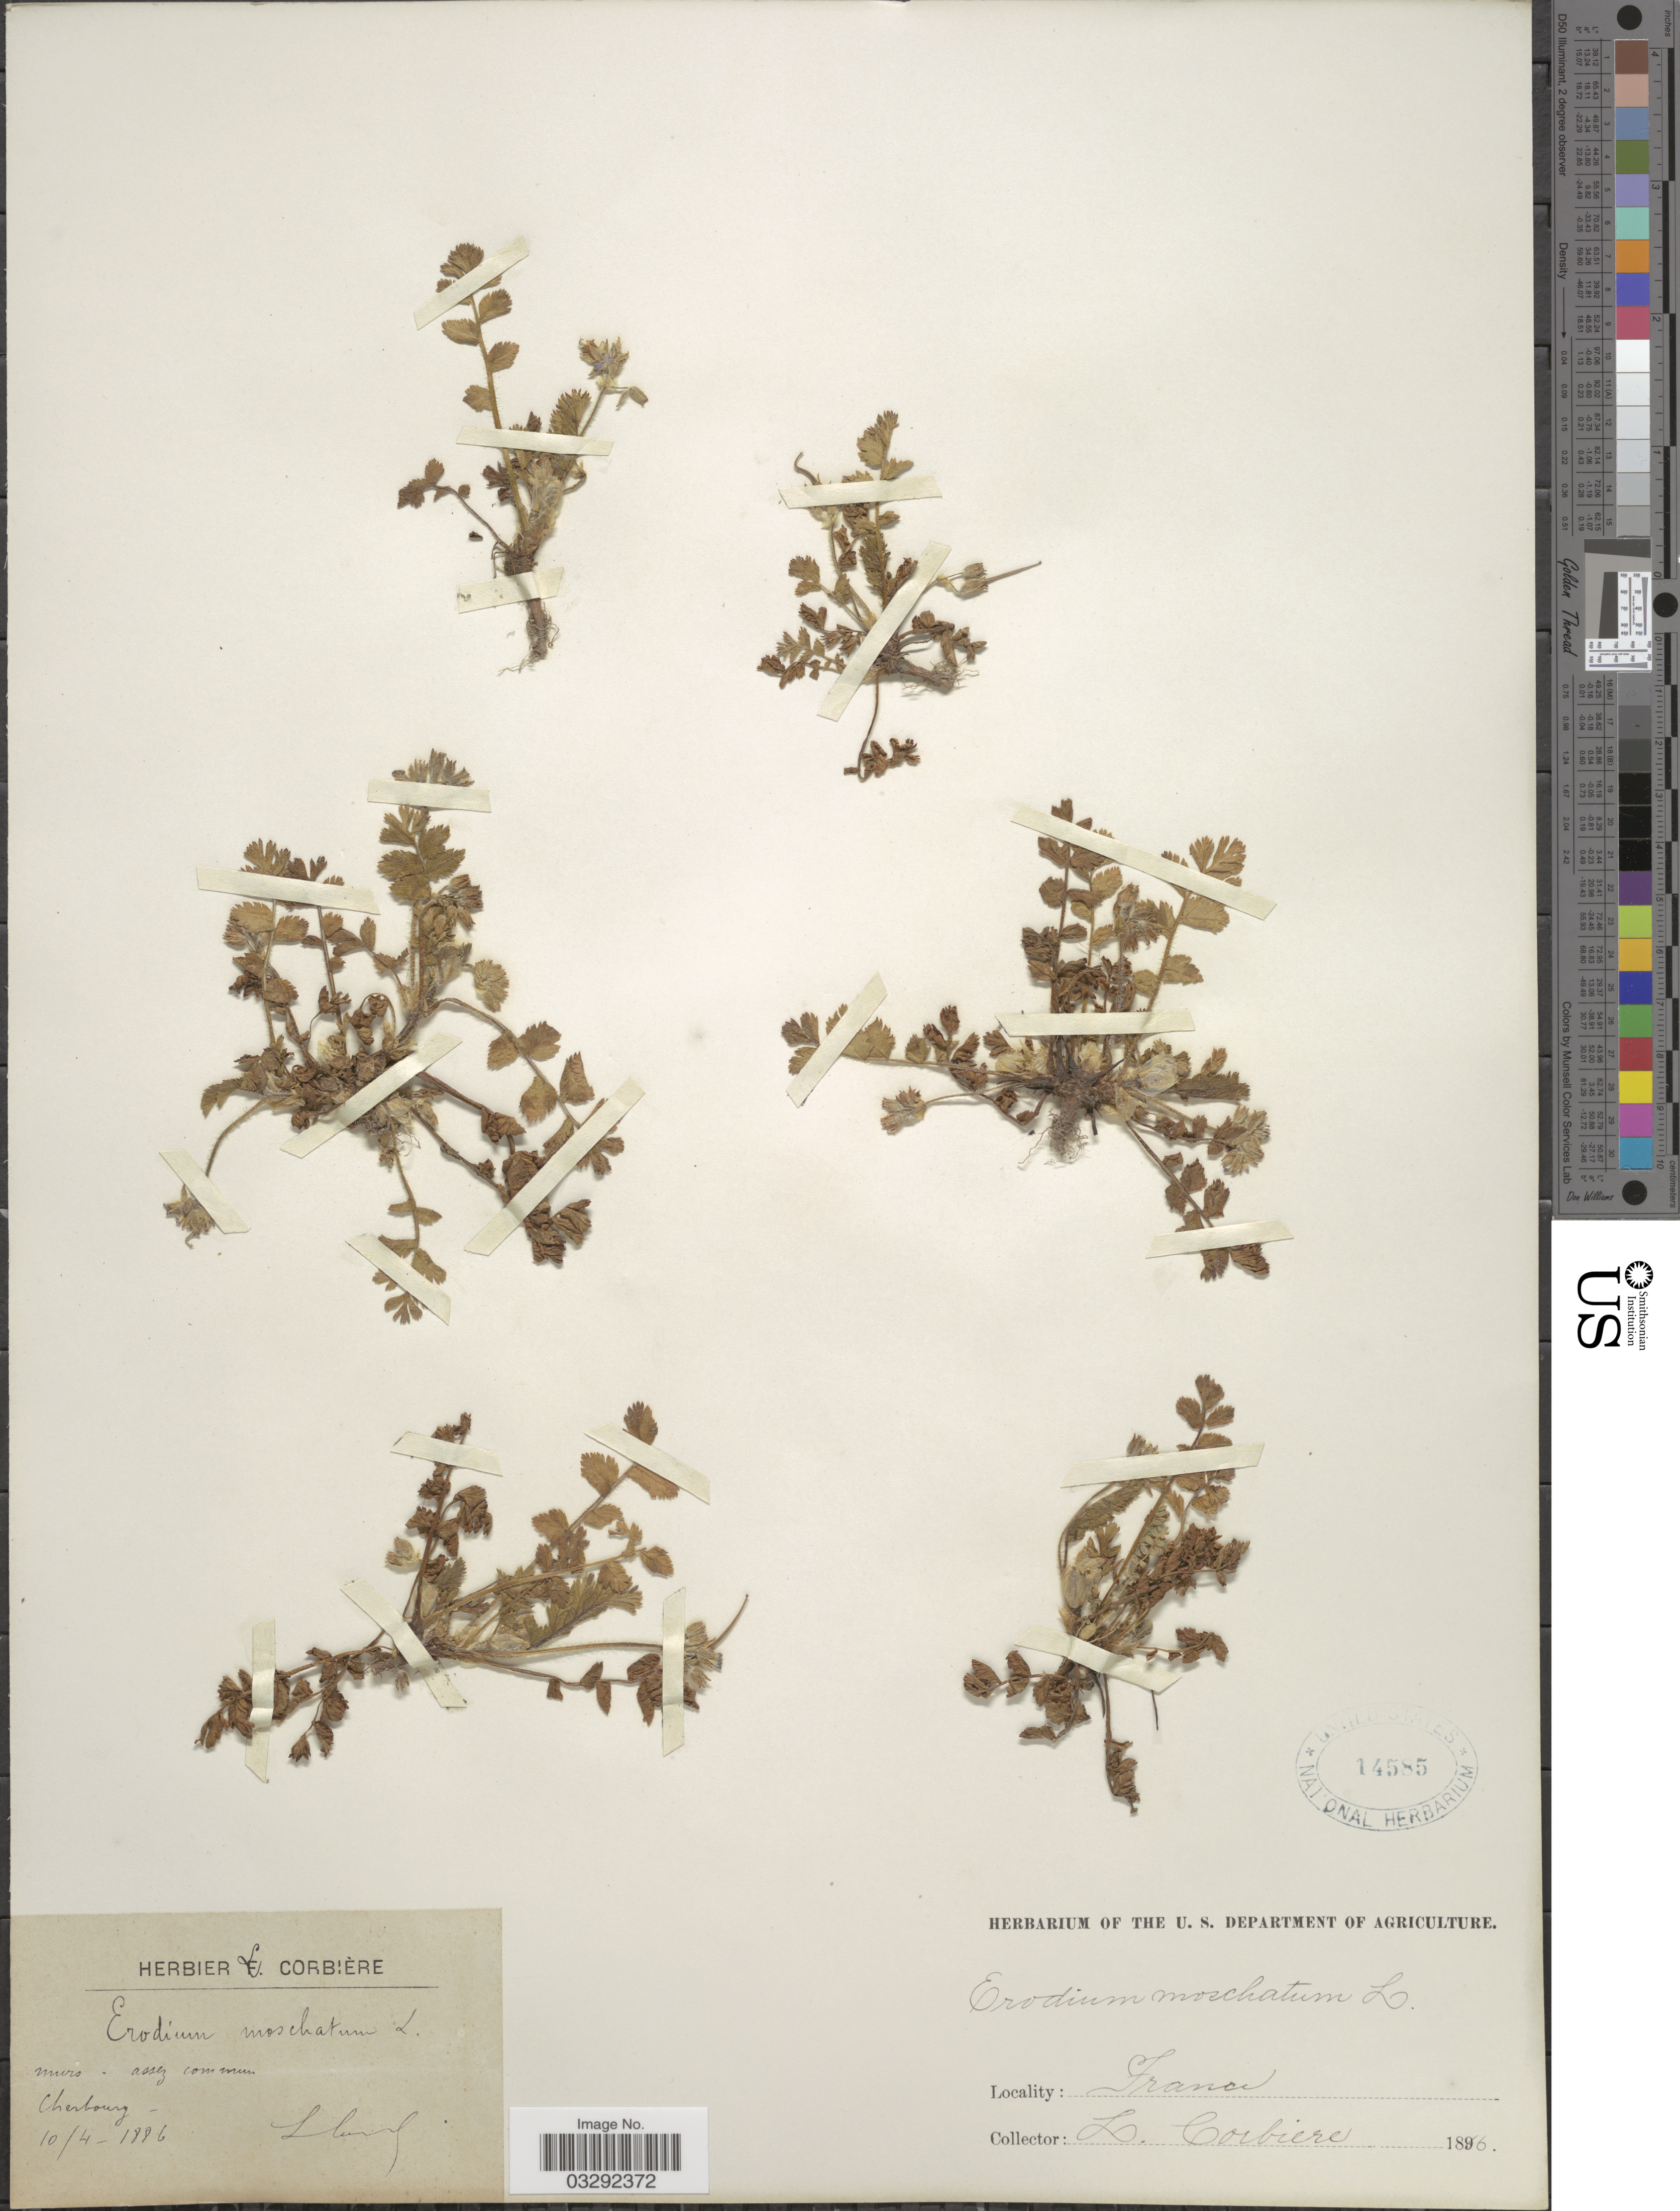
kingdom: Plantae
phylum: Tracheophyta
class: Magnoliopsida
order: Geraniales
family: Geraniaceae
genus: Erodium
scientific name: Erodium moschatum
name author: (L.) L'Hér. ex Aiton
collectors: L. Corbière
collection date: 1886-04-10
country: France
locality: Cherbourg.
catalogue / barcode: US 14585